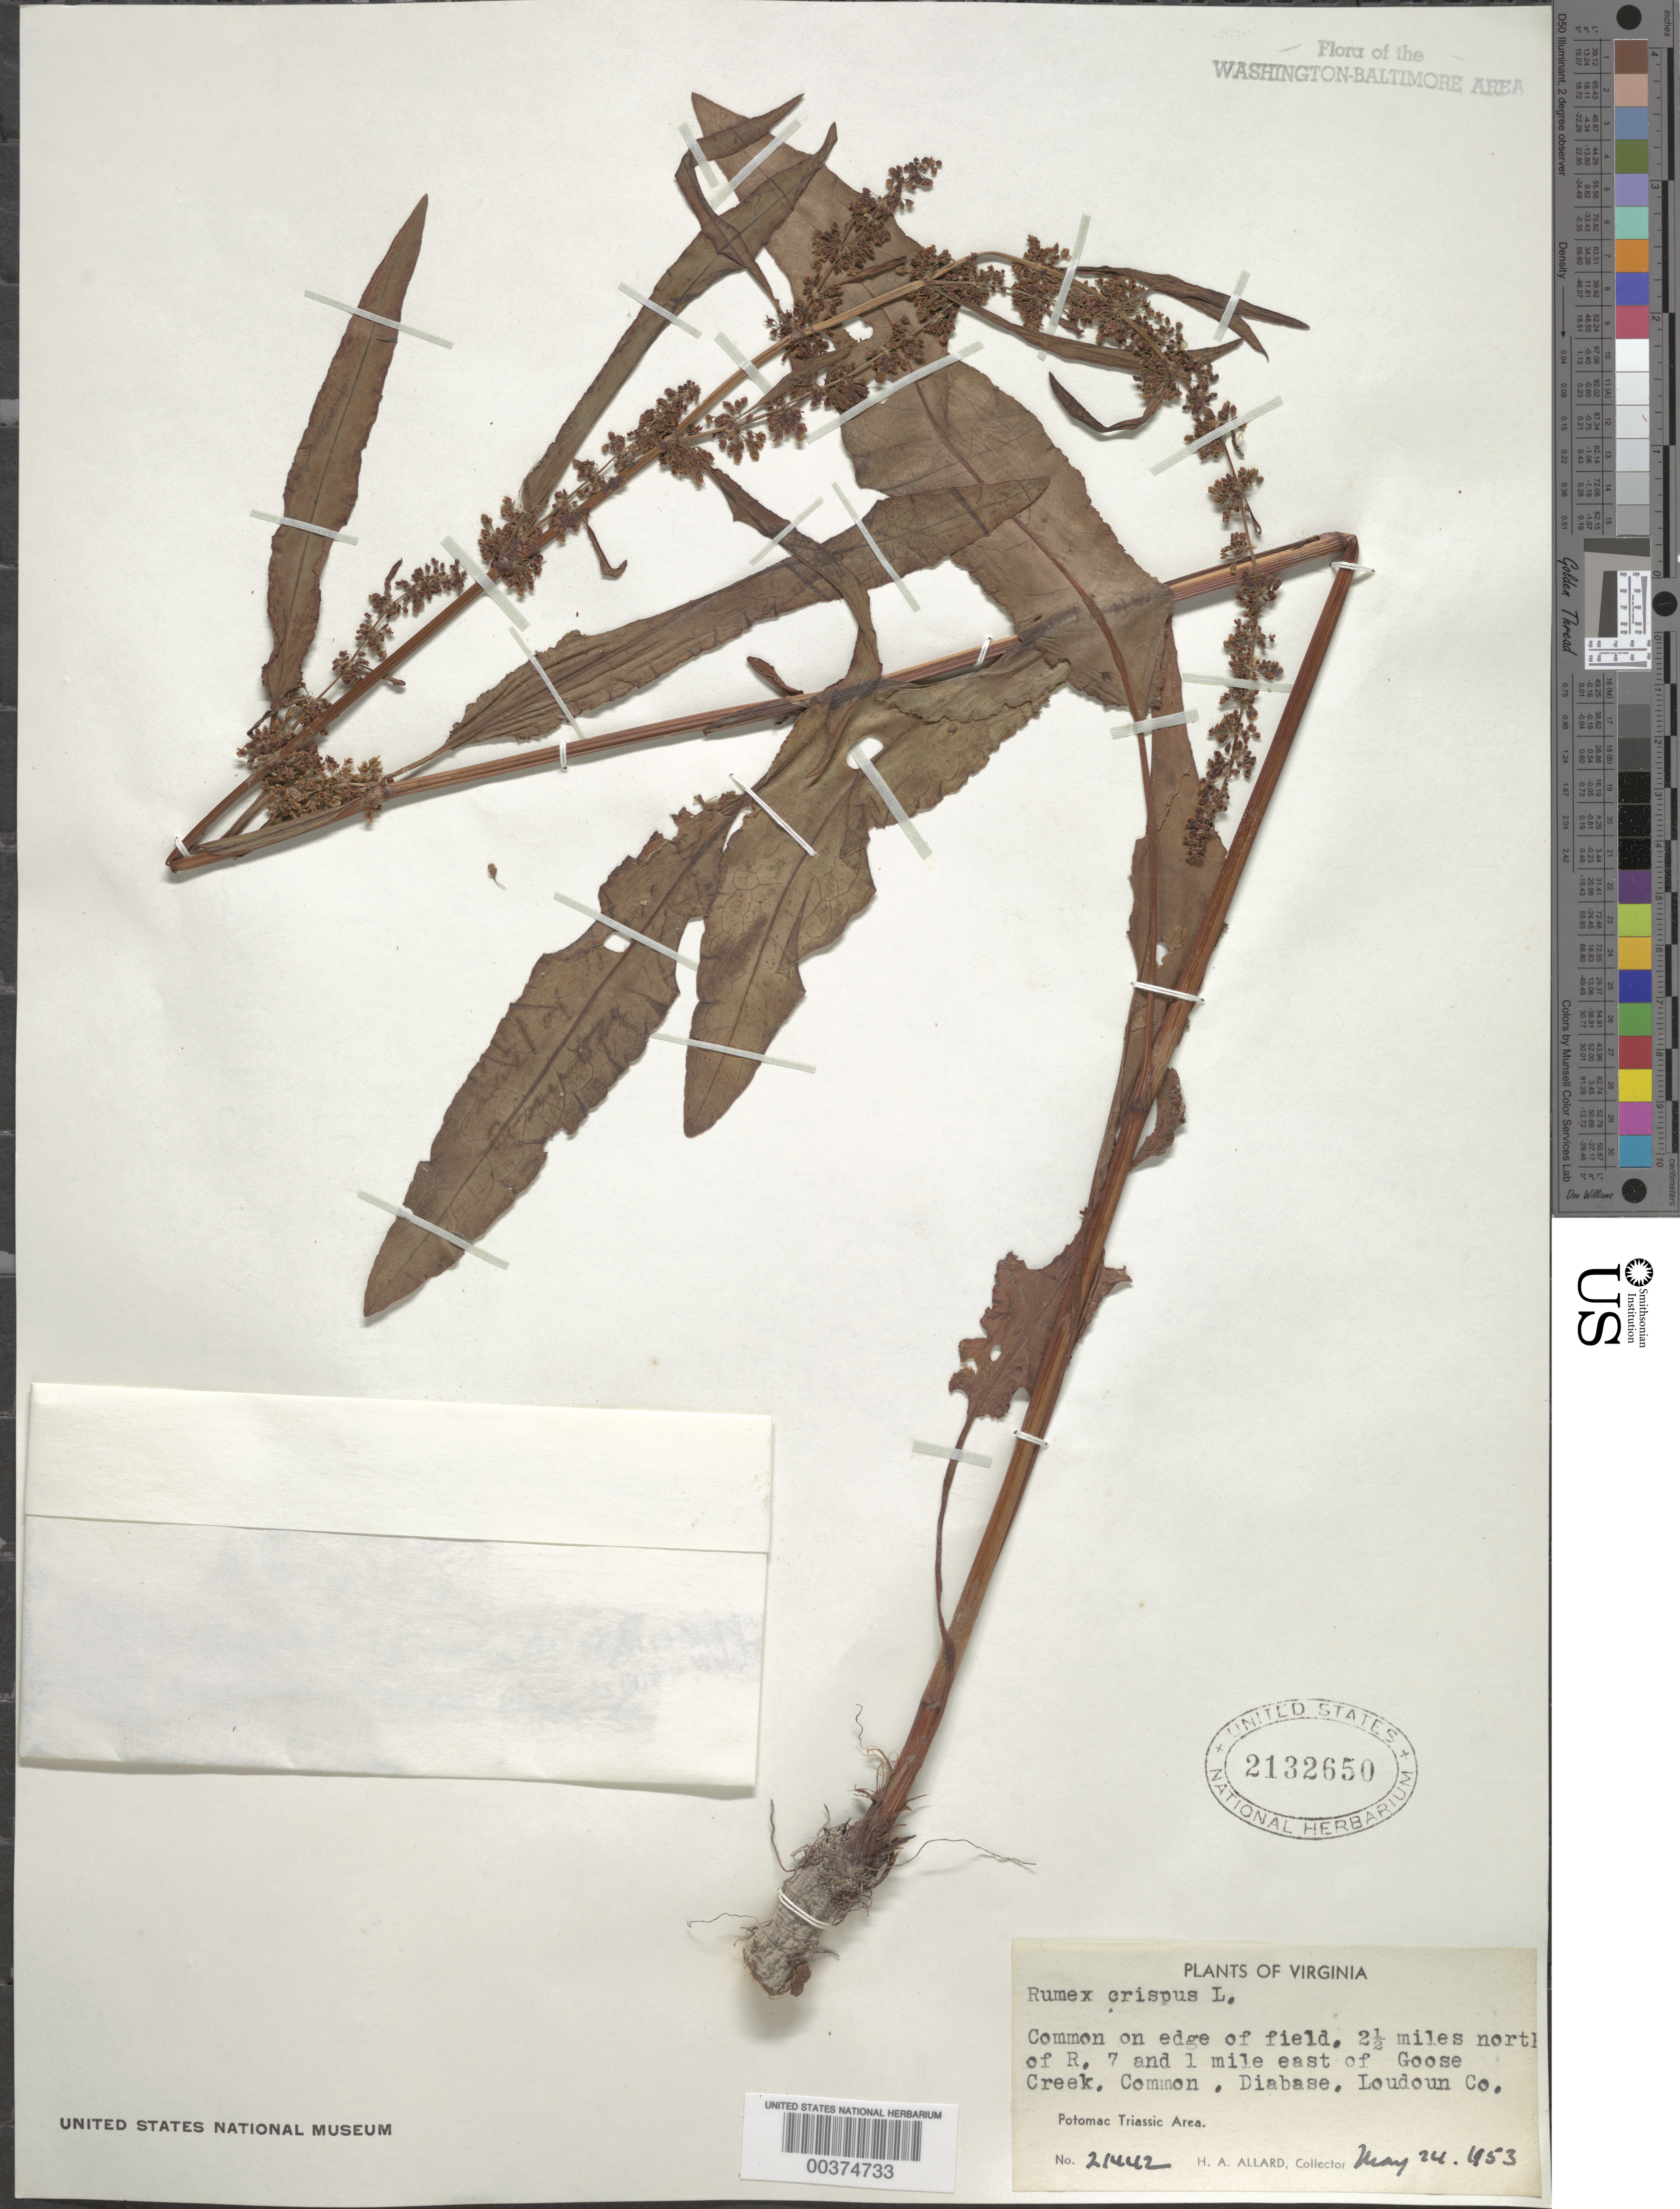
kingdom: Plantae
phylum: Tracheophyta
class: Magnoliopsida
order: Caryophyllales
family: Polygonaceae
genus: Rumex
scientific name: Rumex crispus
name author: L.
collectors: H. A. Allard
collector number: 21442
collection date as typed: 24 May 1953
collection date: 1953-05-24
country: United States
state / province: Virginia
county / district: Loudoun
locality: North of Route 7 and east of Goose Creek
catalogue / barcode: US 2132650